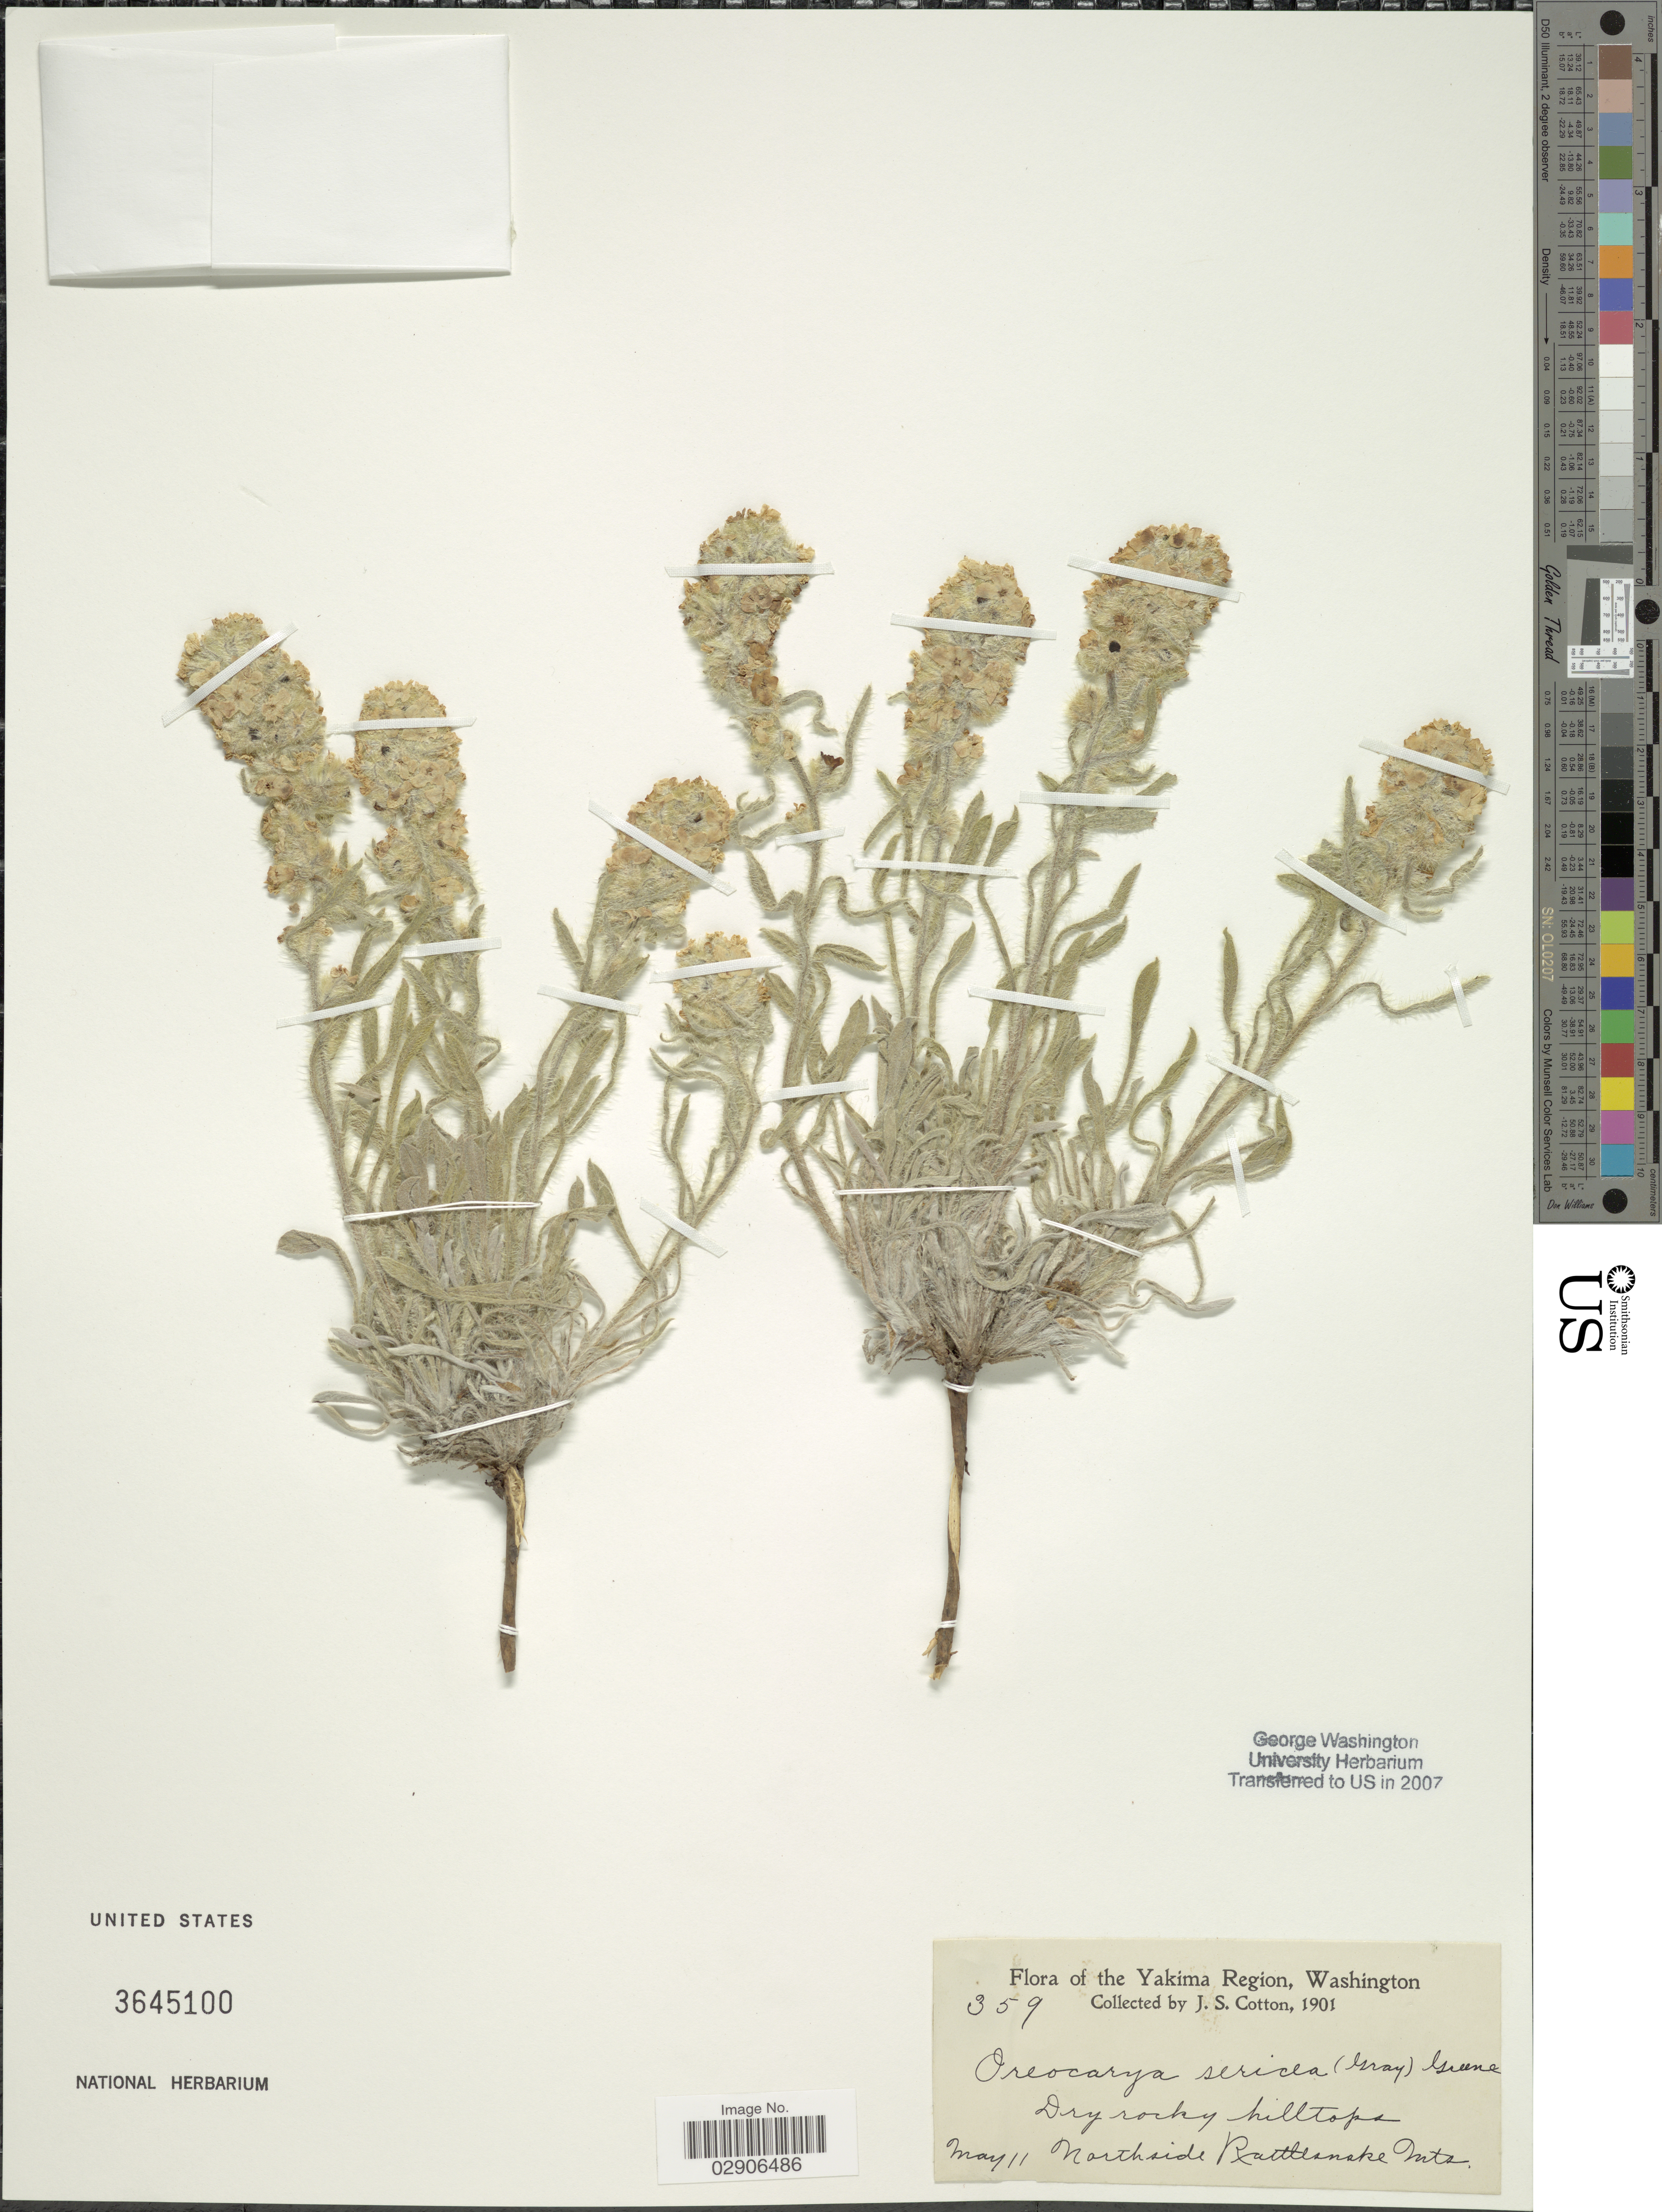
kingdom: Plantae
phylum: Tracheophyta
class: Magnoliopsida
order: Boraginales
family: Boraginaceae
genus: Oreocarya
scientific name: Oreocarya sericea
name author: (A. Gray) Greene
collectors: J. S. Cotton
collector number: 359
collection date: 1901-05-11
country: United States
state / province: Washington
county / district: Yakima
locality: The Yakima Region. Dry rocky hilltops Northside Rattlesnake Mts.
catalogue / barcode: US 3645100